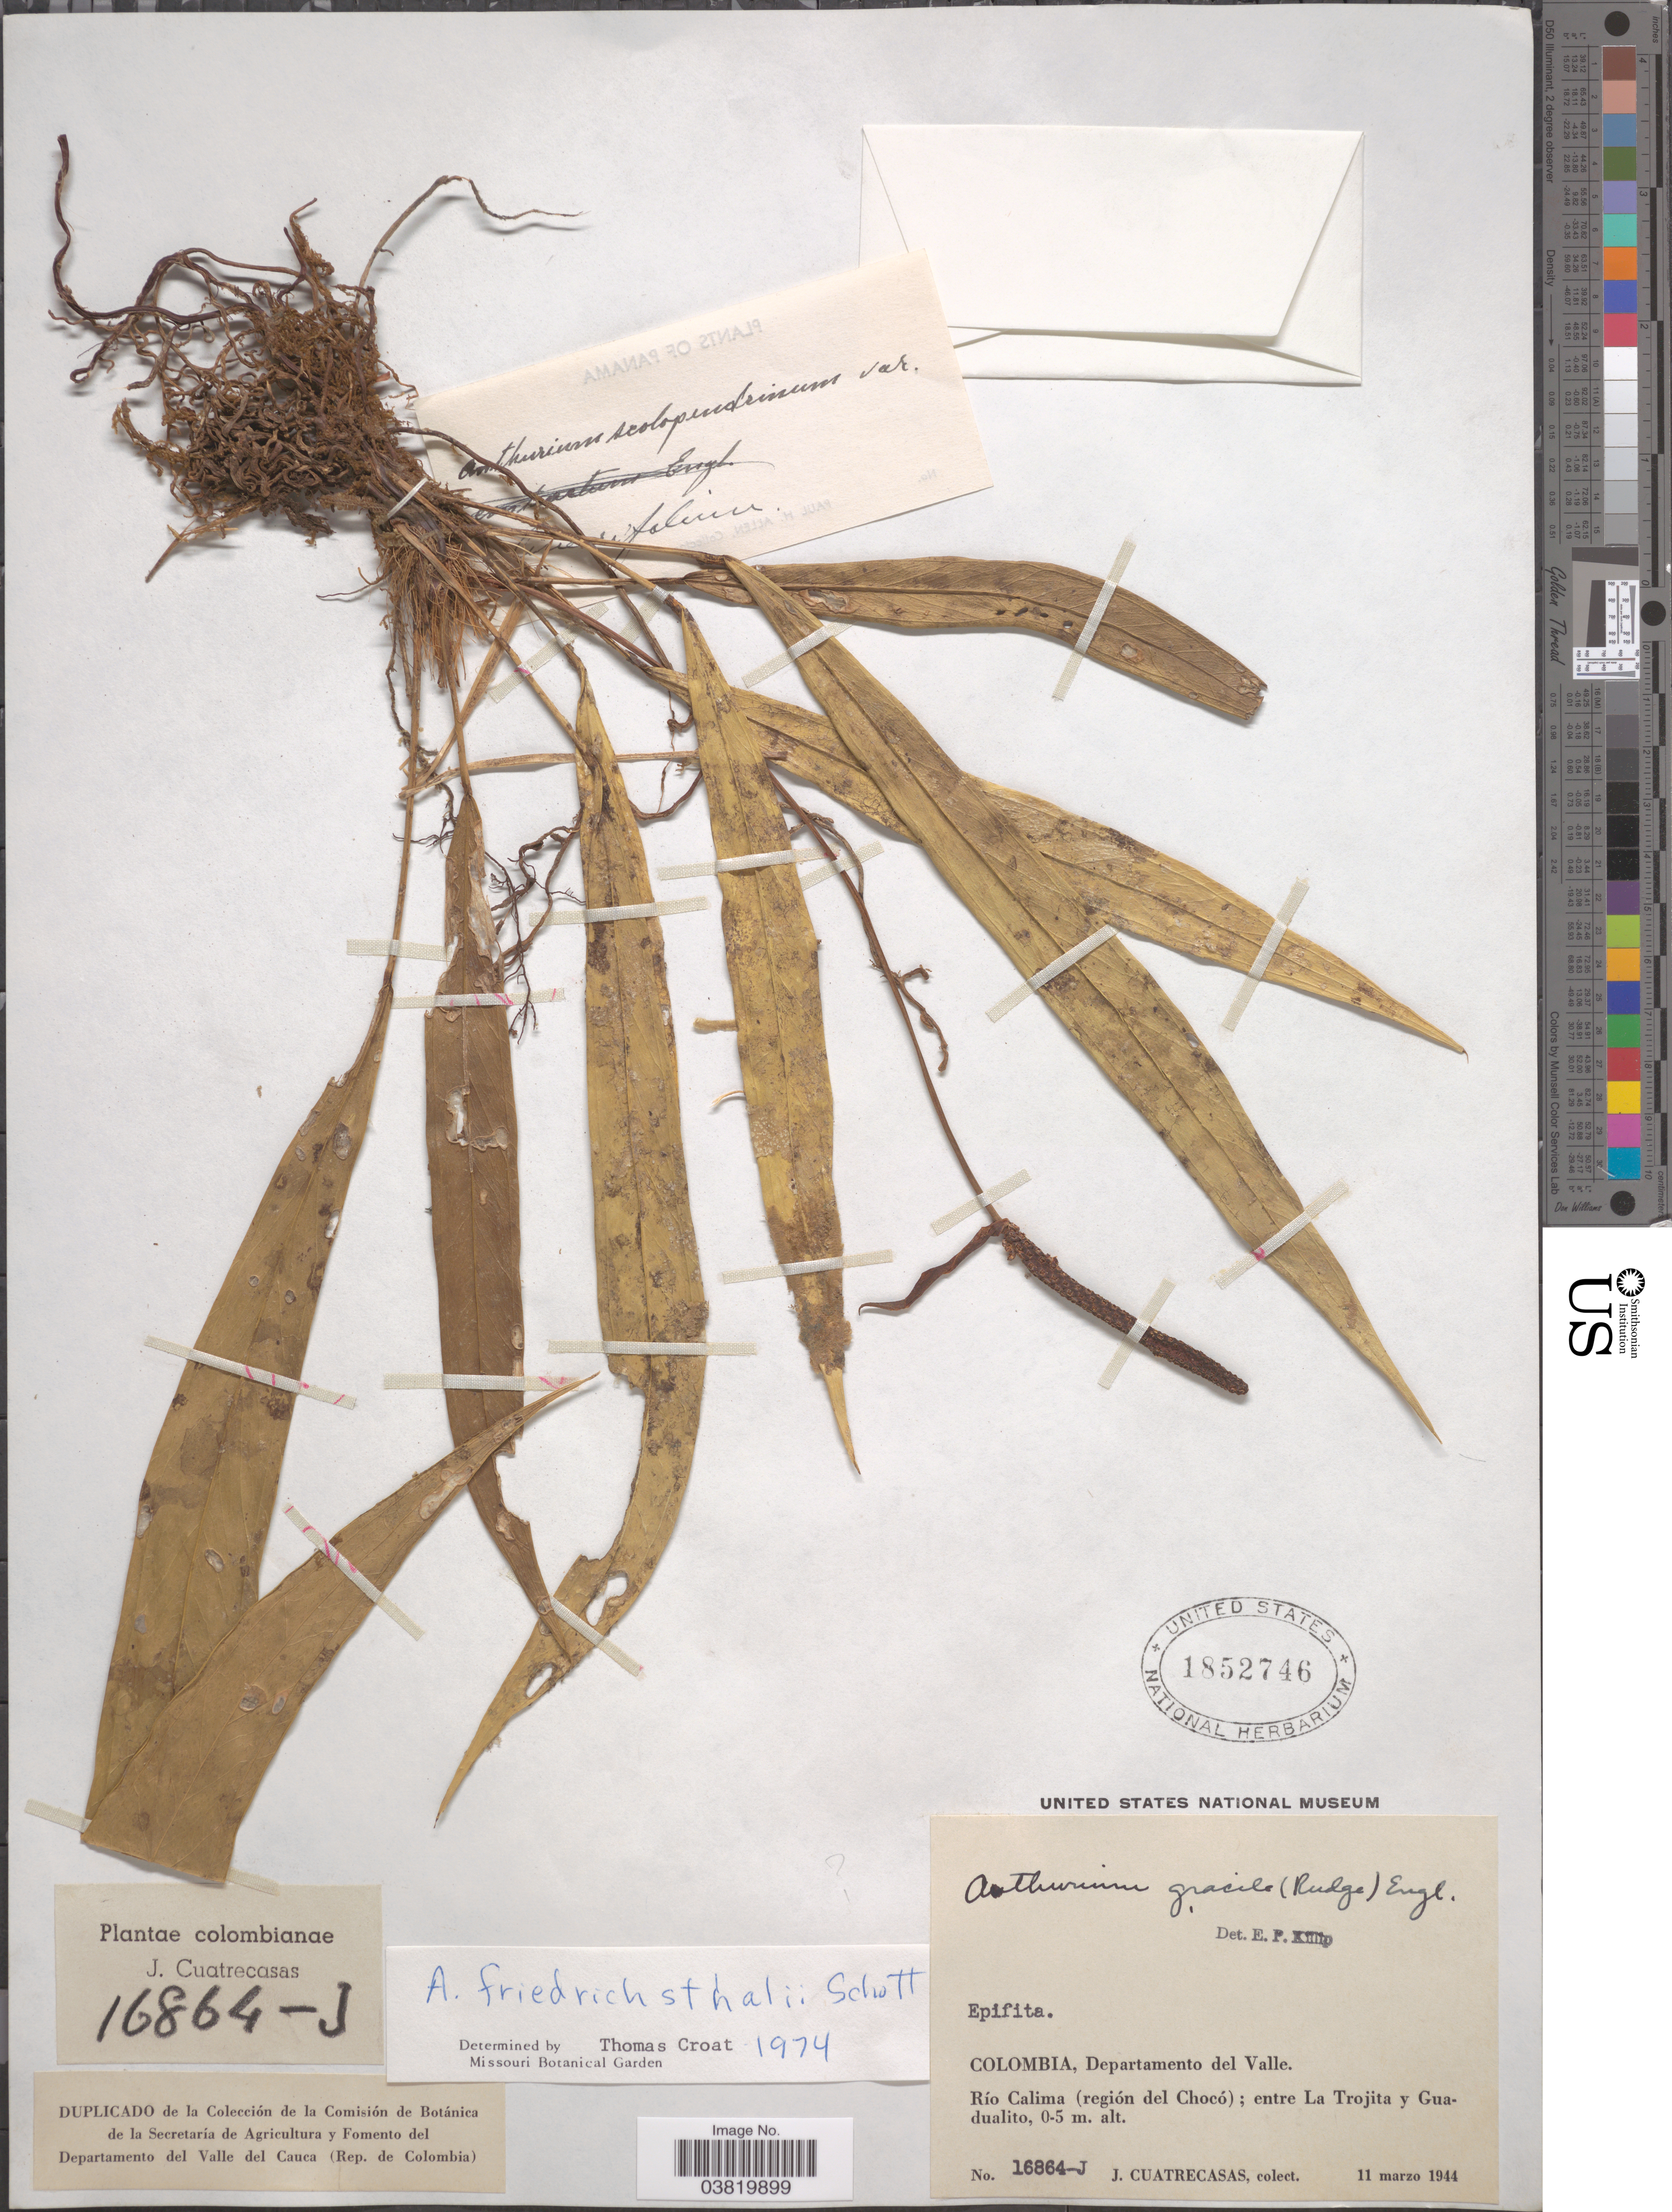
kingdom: Plantae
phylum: Tracheophyta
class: Liliopsida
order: Alismatales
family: Araceae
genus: Anthurium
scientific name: Anthurium friedrichsthalii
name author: Schott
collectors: J. Cuatrecasas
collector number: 16864-J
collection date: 1944-03-11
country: Colombia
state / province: Valle del Cauca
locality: Departamento del Valle. Río Calima (región del Chocó); entre La Trojita y Guadualito.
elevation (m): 0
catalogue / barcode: US 1852746